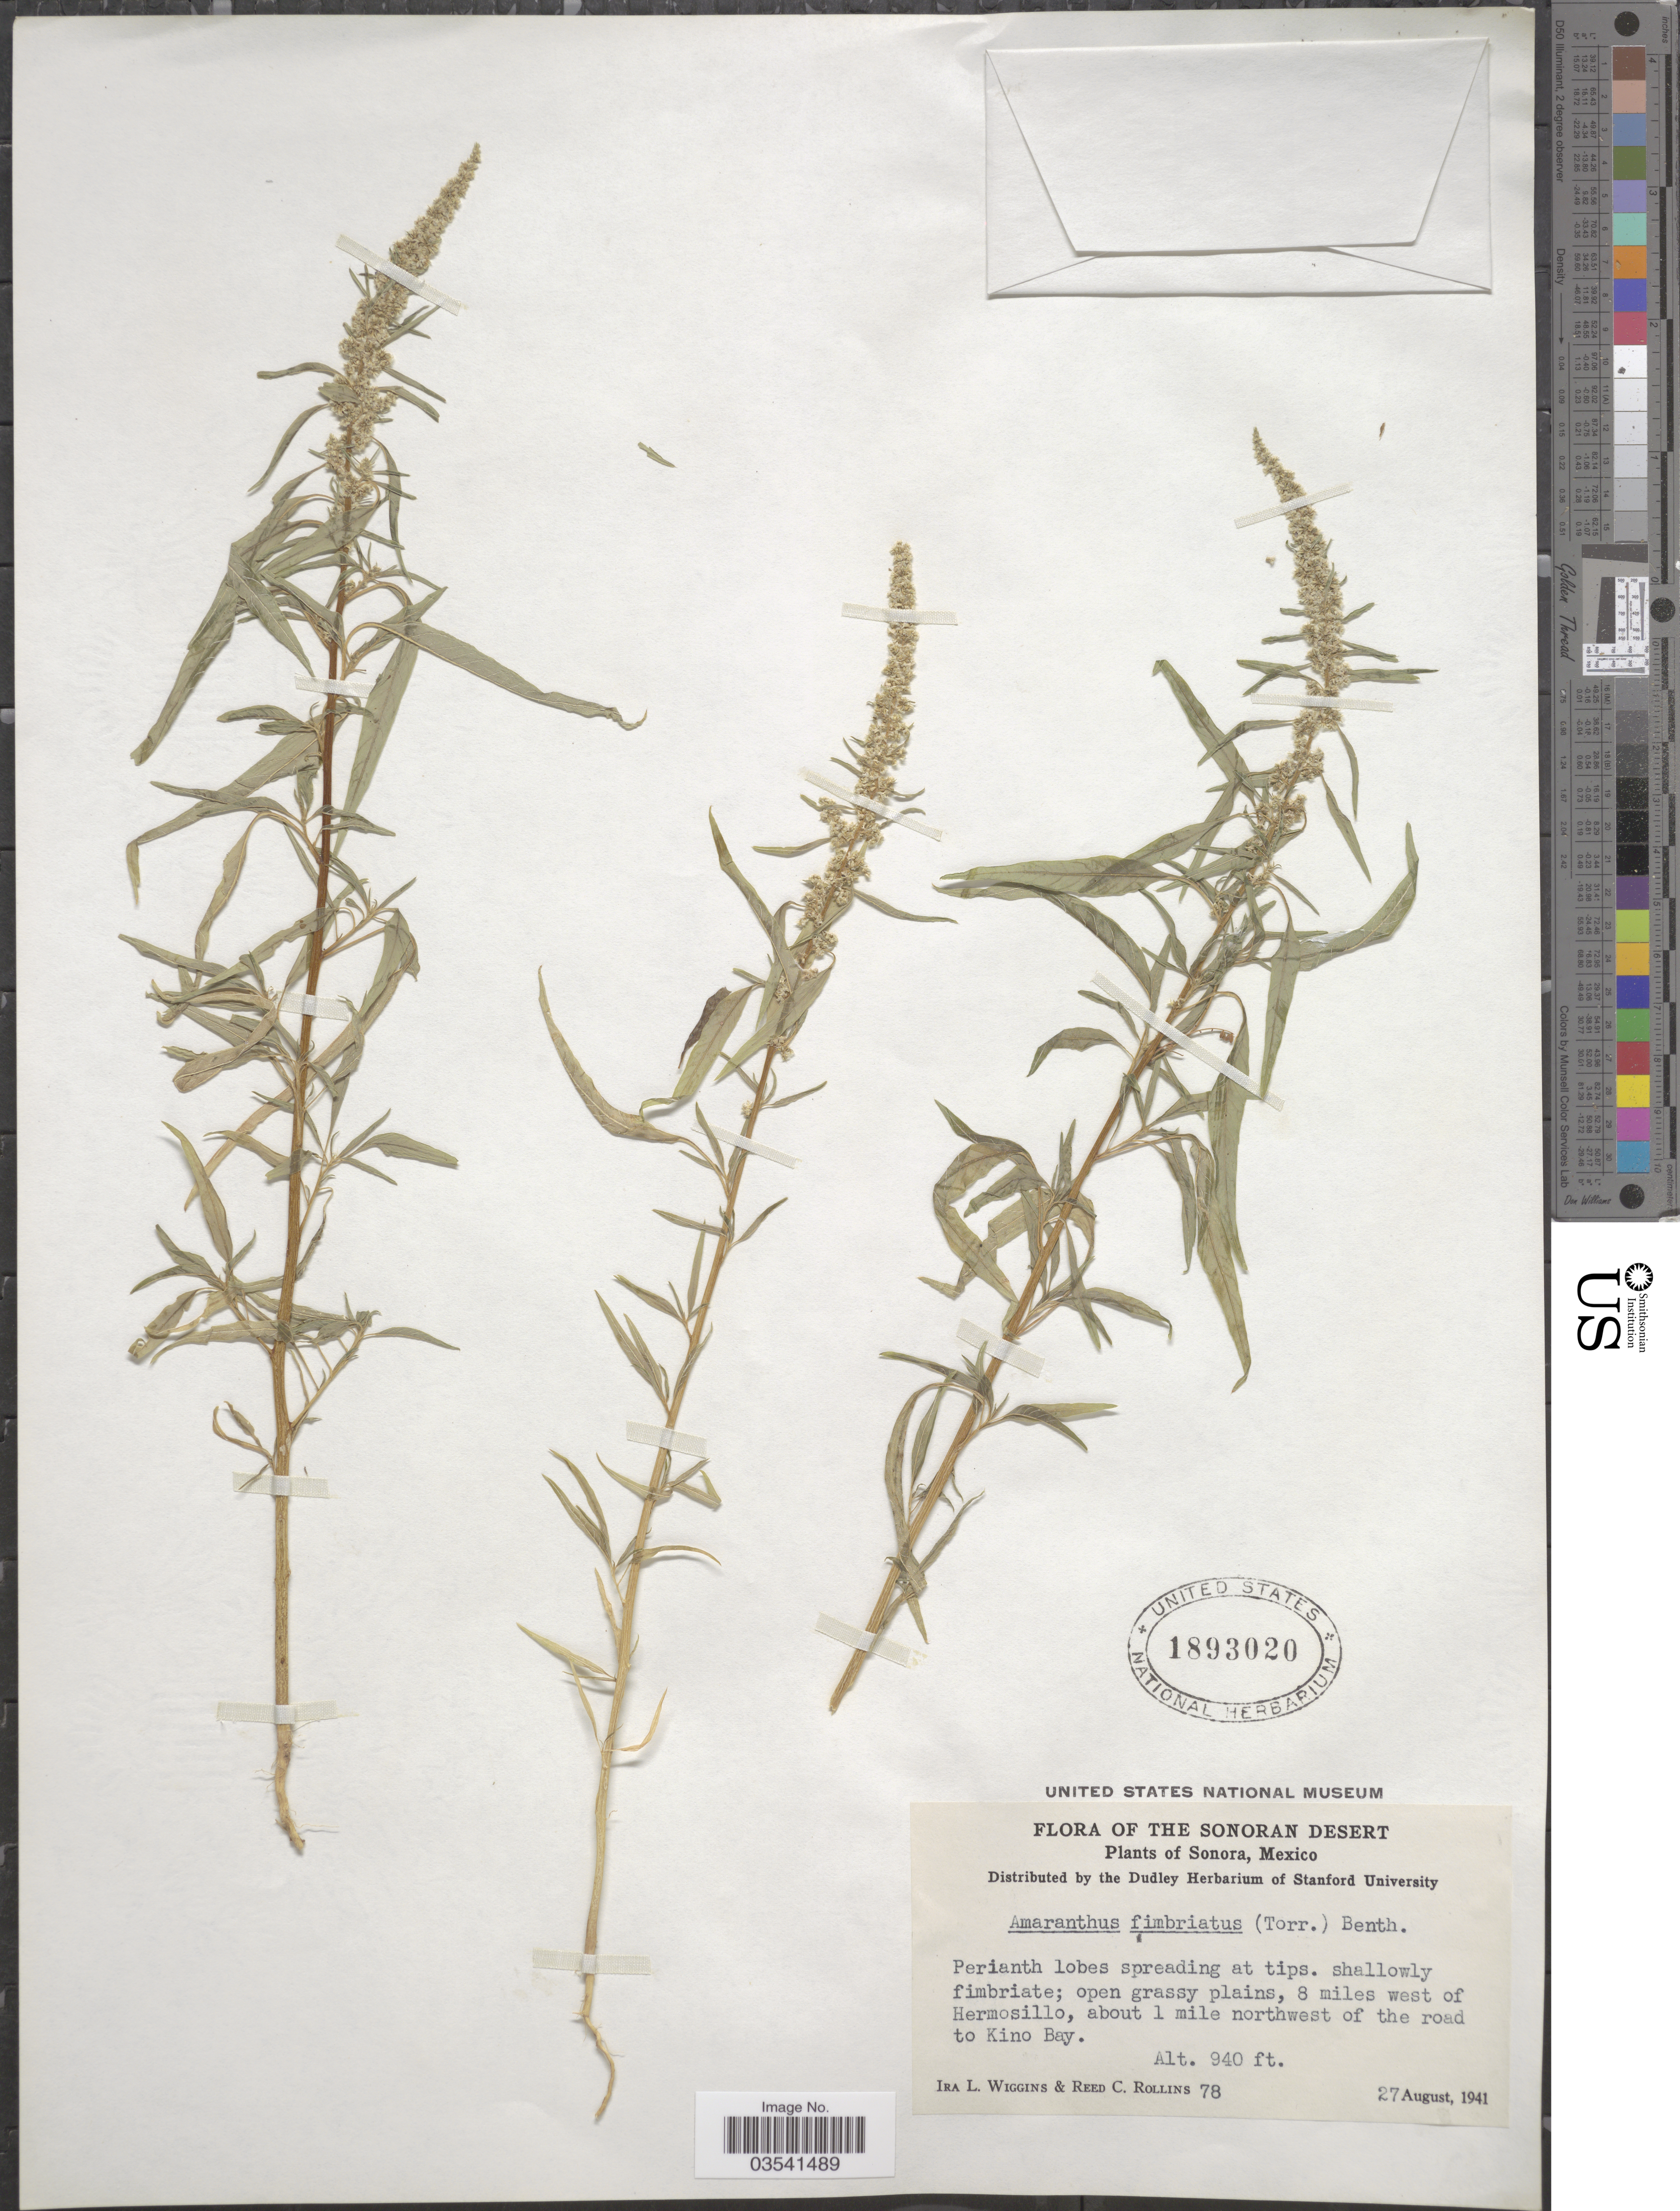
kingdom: Plantae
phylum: Tracheophyta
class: Magnoliopsida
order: Caryophyllales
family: Amaranthaceae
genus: Amaranthus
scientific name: Amaranthus fimbriatus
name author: (Torr.) Benth. ex S. Watson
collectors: I. L. Wiggins & R. C. Rollins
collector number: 78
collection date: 1941-08-27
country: Mexico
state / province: Sonora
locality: The Sonoran Desert. 8 miles west of Hermosillo, about 1 mile northwest of the road to Kino Bay.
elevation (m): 287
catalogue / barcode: US 1893020